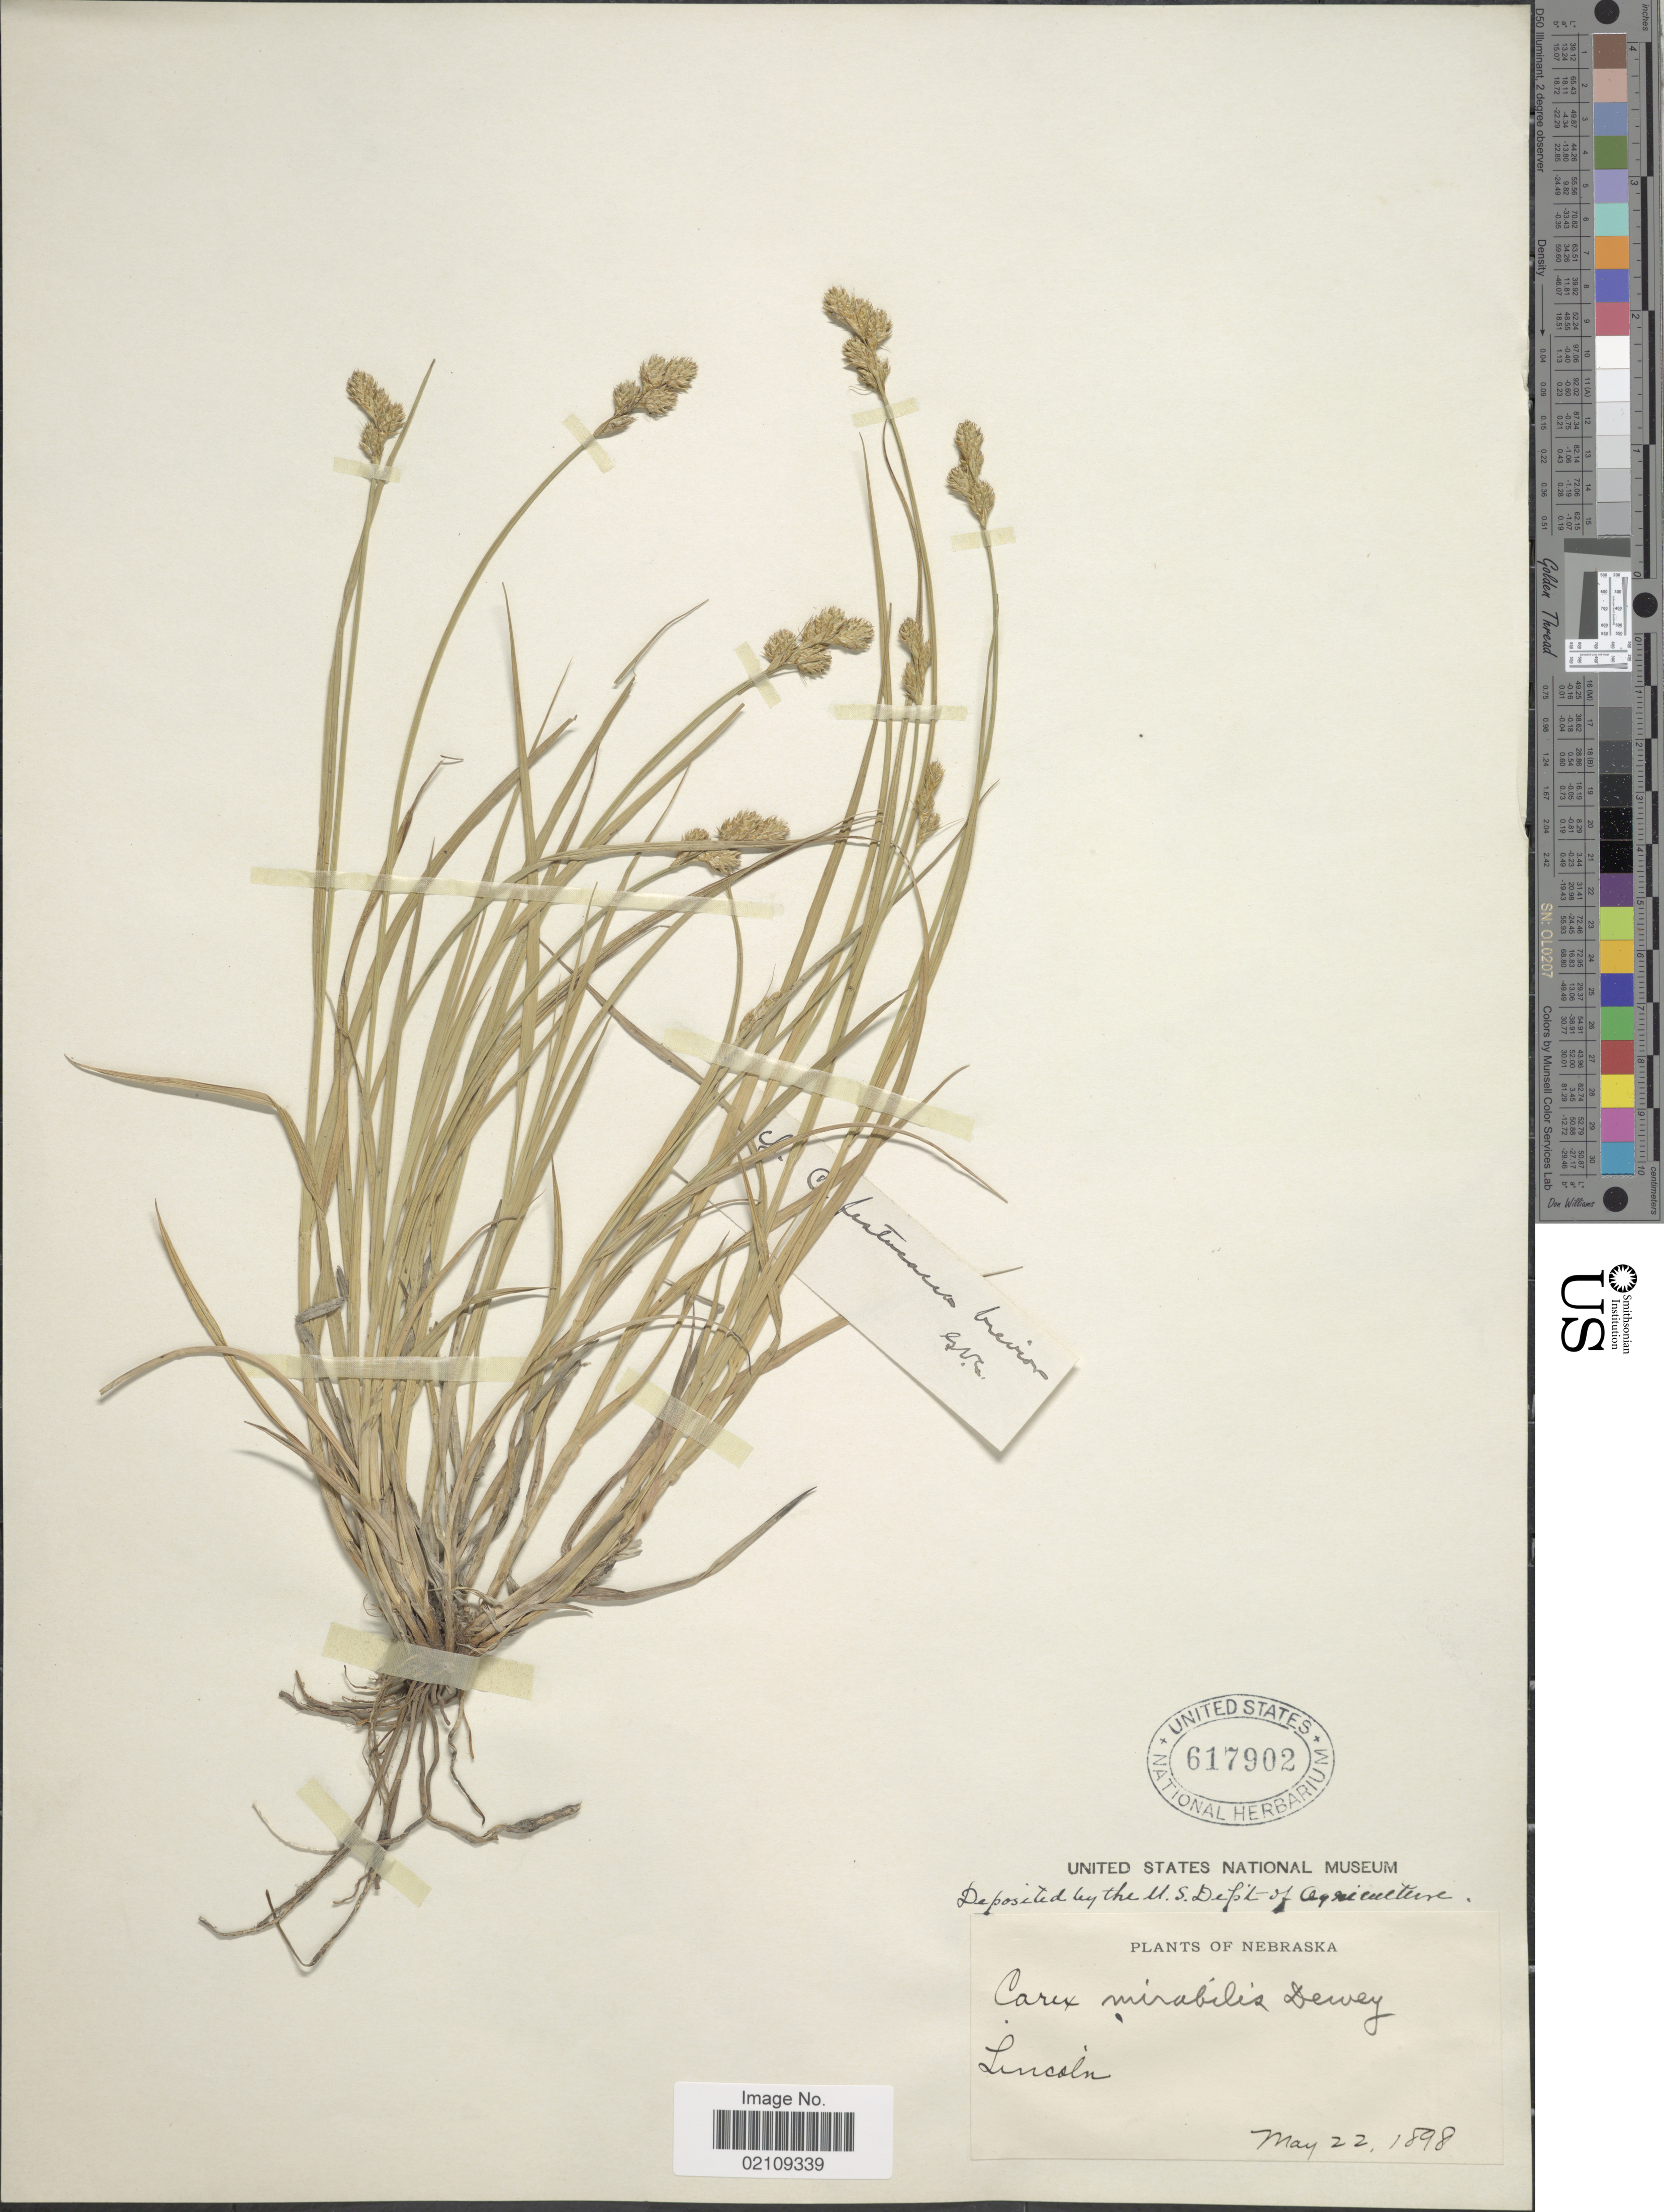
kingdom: Plantae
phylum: Tracheophyta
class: Liliopsida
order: Poales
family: Cyperaceae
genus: Carex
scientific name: Carex festucacea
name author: Willd.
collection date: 1898-05-22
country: United States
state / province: Nebraska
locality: Lincoln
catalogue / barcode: US 617902